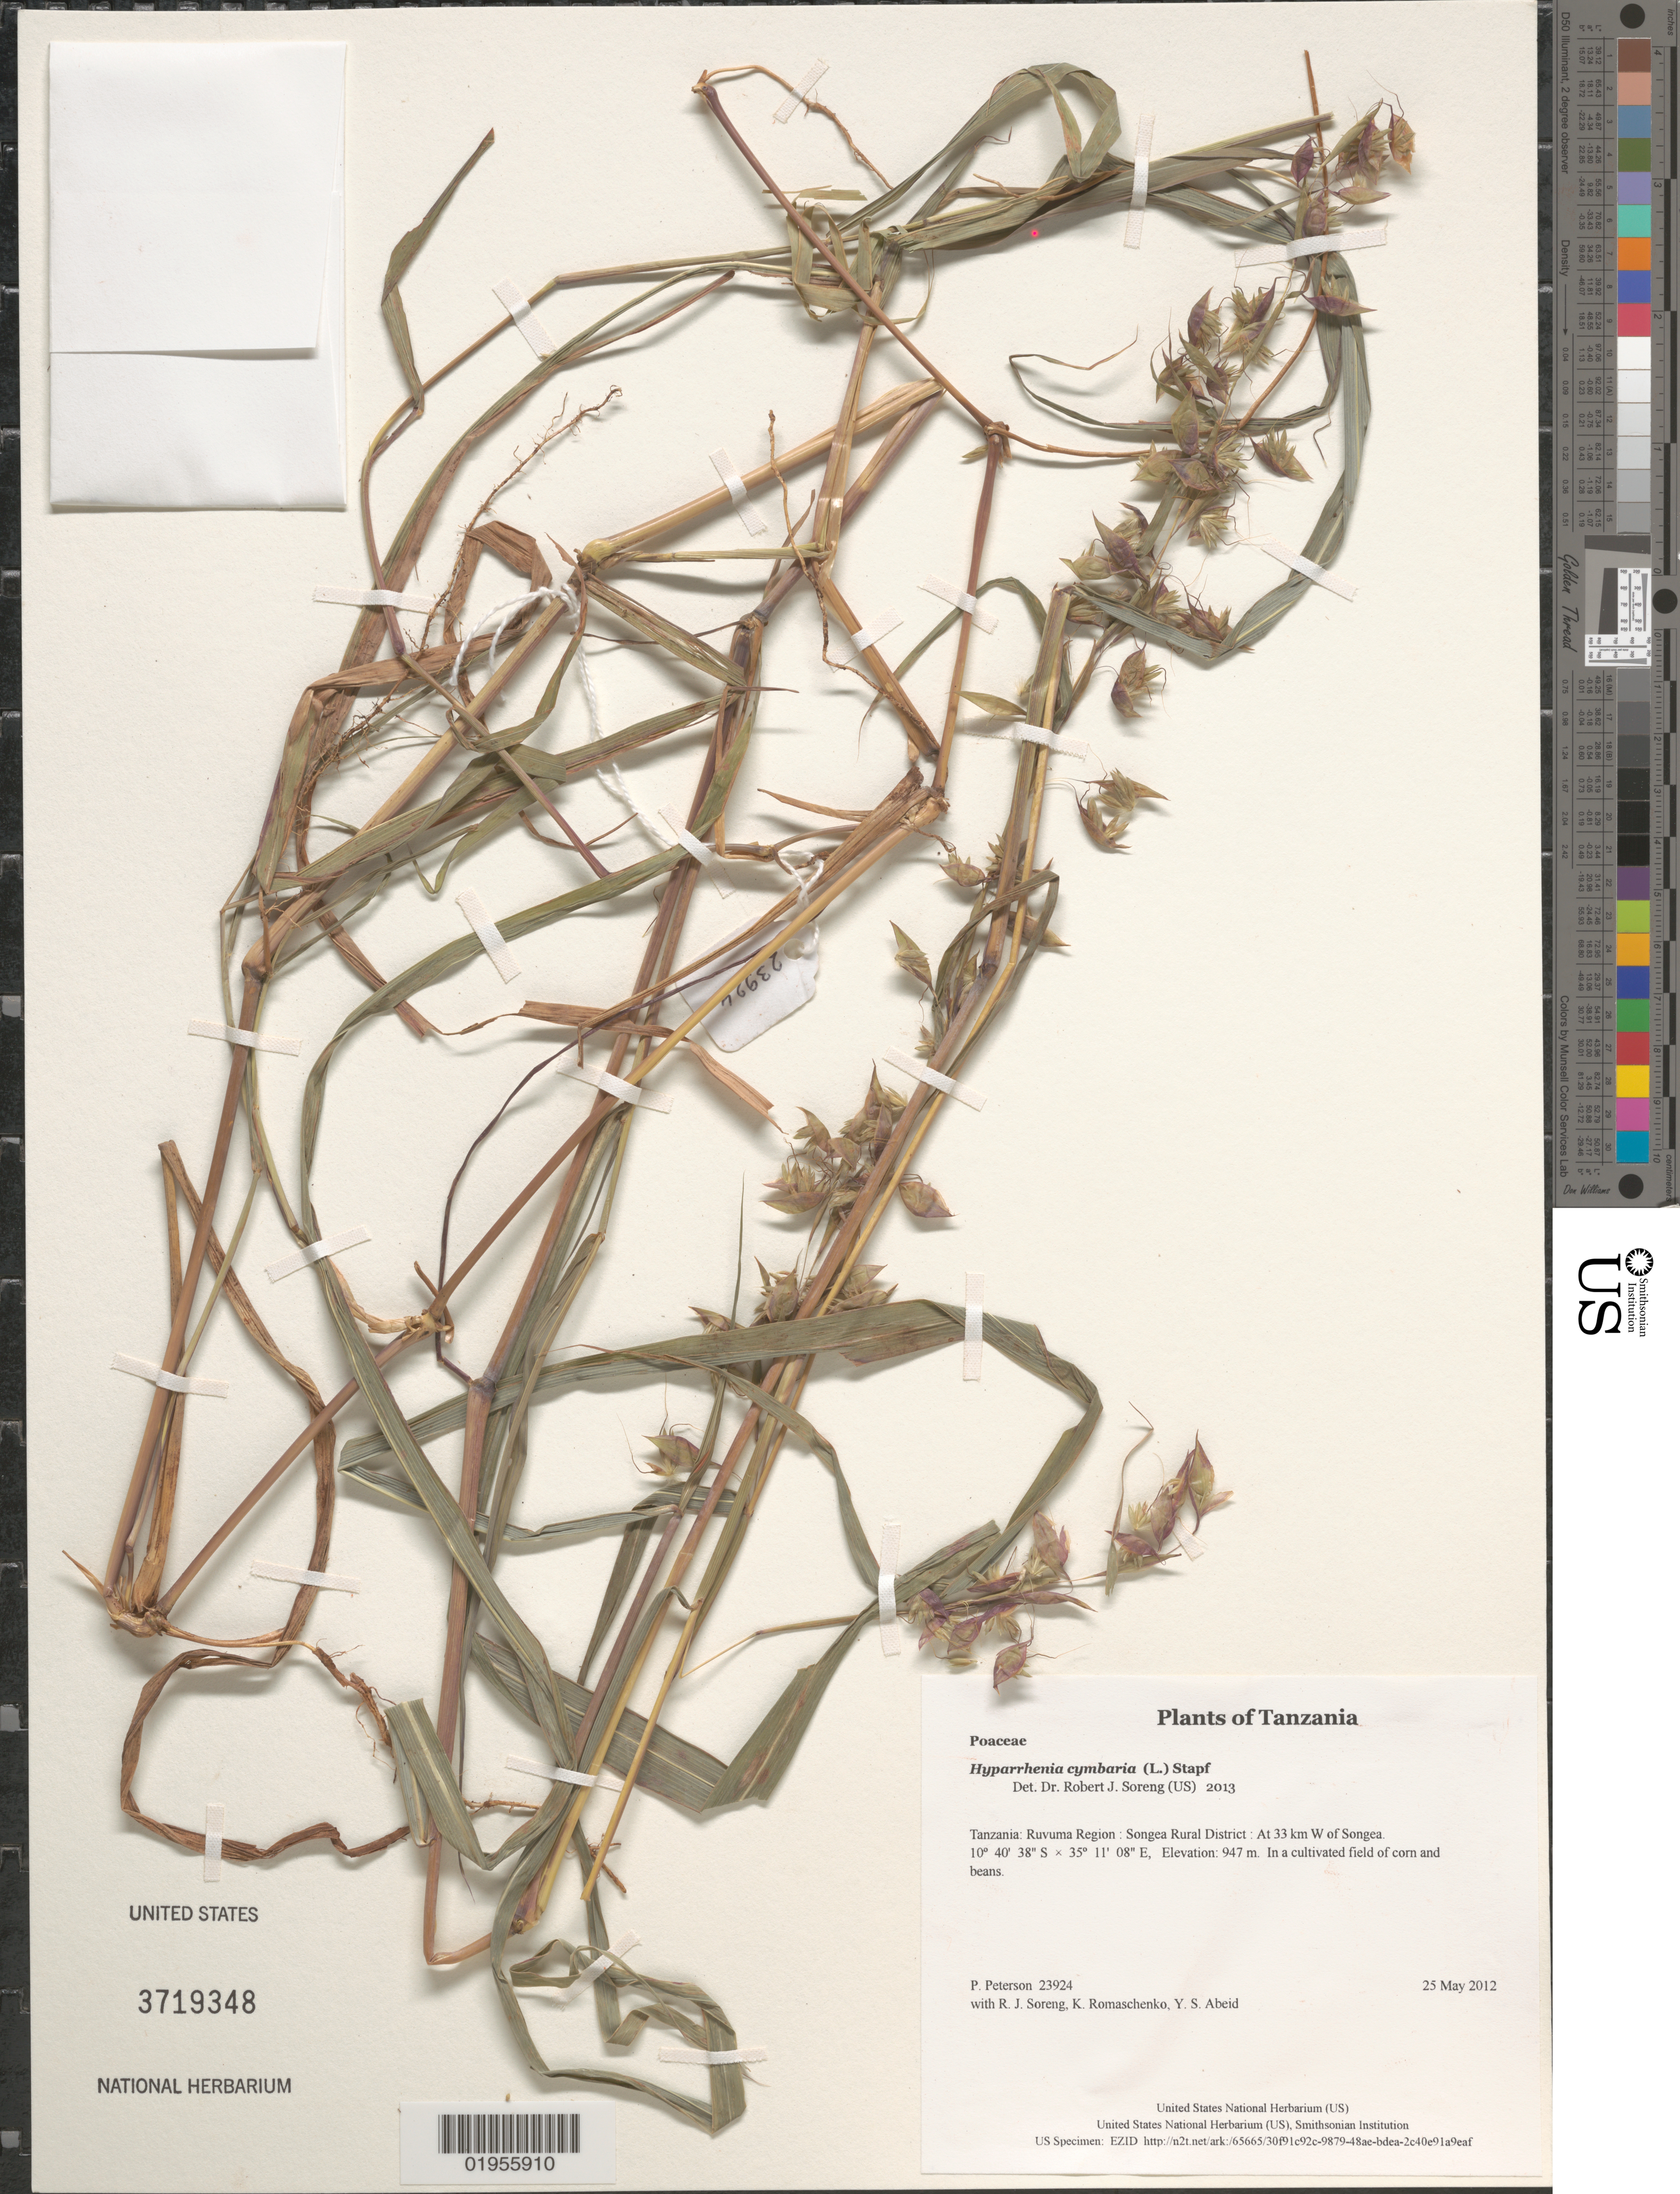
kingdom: Plantae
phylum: Tracheophyta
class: Liliopsida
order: Poales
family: Poaceae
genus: Hyparrhenia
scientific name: Hyparrhenia cymbaria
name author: (L.) Stapf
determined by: Soreng, Robert J., Research Associate (BOT), Smithsonian Institution - National Museum of Natural History (UNITED STATES)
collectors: P. M. Peterson, R. J. Soreng, K. Romaschenko & Y. Abeid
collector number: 23924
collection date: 2012-05-25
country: Tanzania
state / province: Ruvuma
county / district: Songea Rural District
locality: At 33 km W of Songea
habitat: In a cultivated field of corn and beans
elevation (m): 947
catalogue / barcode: US 3719348